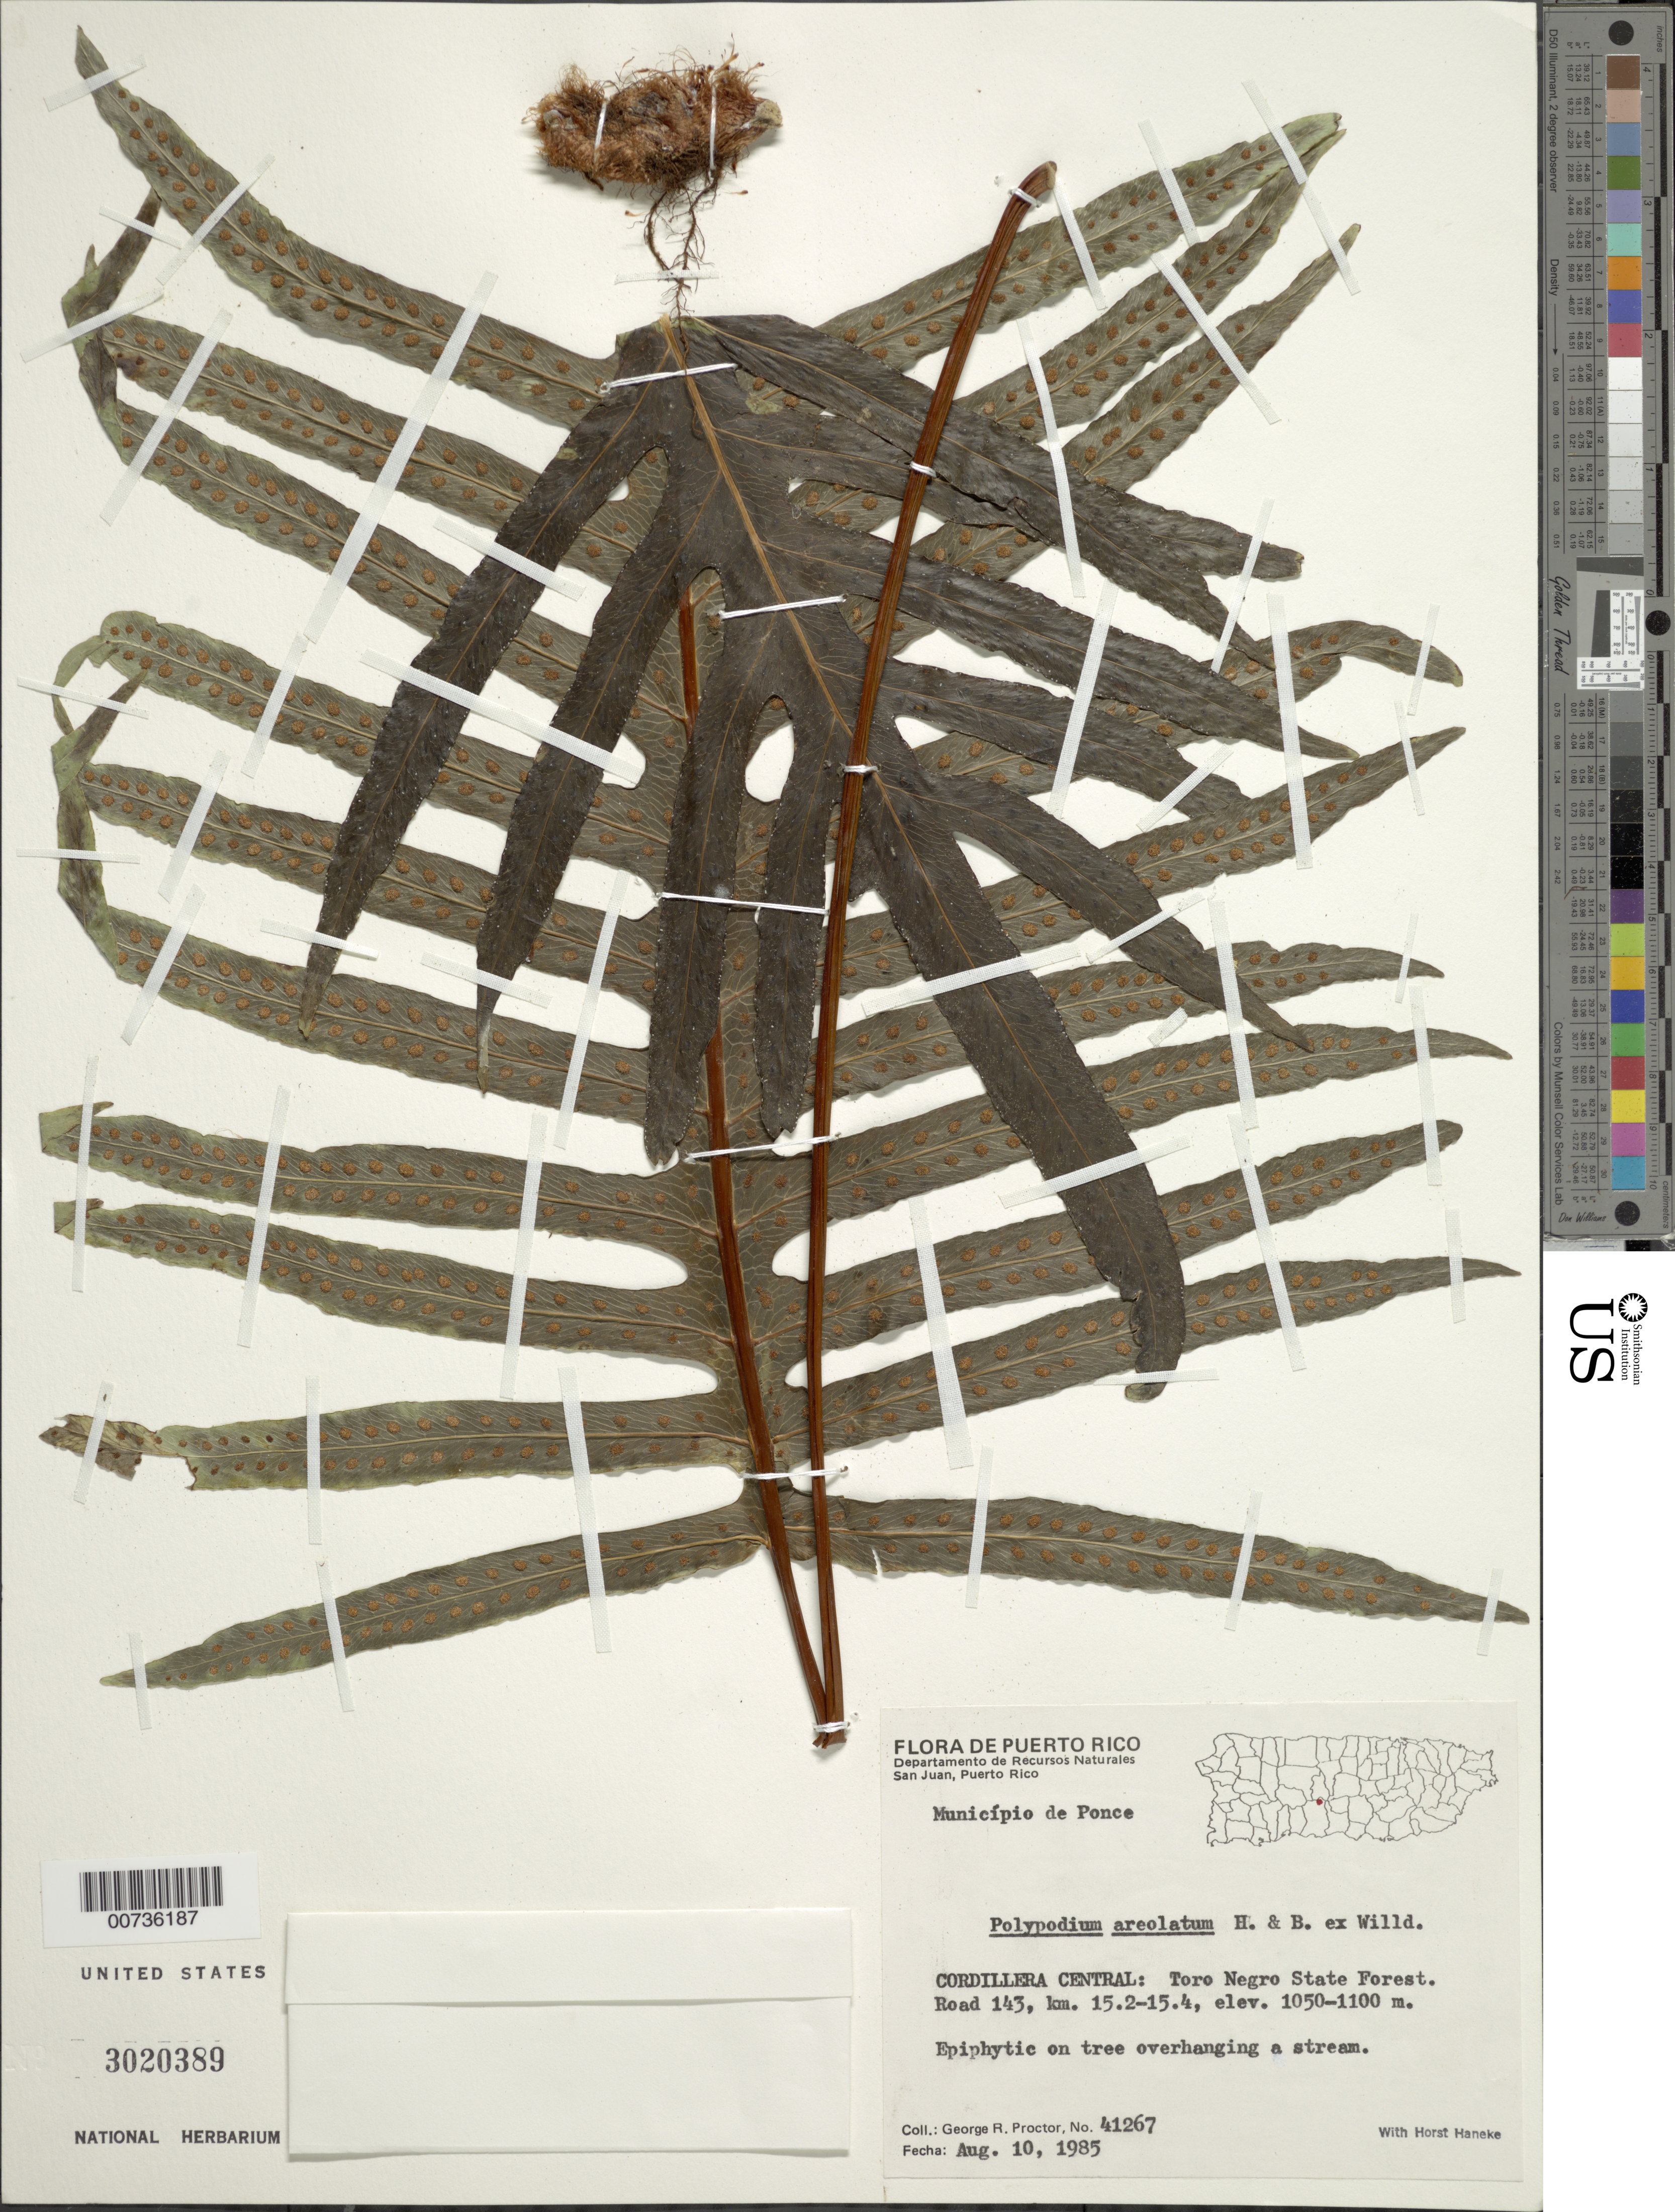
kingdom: Plantae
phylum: Tracheophyta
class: Polypodiopsida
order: Polypodiales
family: Polypodiaceae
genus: Phlebodium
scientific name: Phlebodium aureum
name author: (L.) J. Sm.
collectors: G. R. Proctor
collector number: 41267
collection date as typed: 10 Aug 1985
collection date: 1985-08-10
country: Puerto Rico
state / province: Ponce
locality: Cordillera Central: Toro Negro State Forest. Road 143, km. 15.2-15.4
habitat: Epiphytic on tree overhanging a stream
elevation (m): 1050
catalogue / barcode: US 3020389